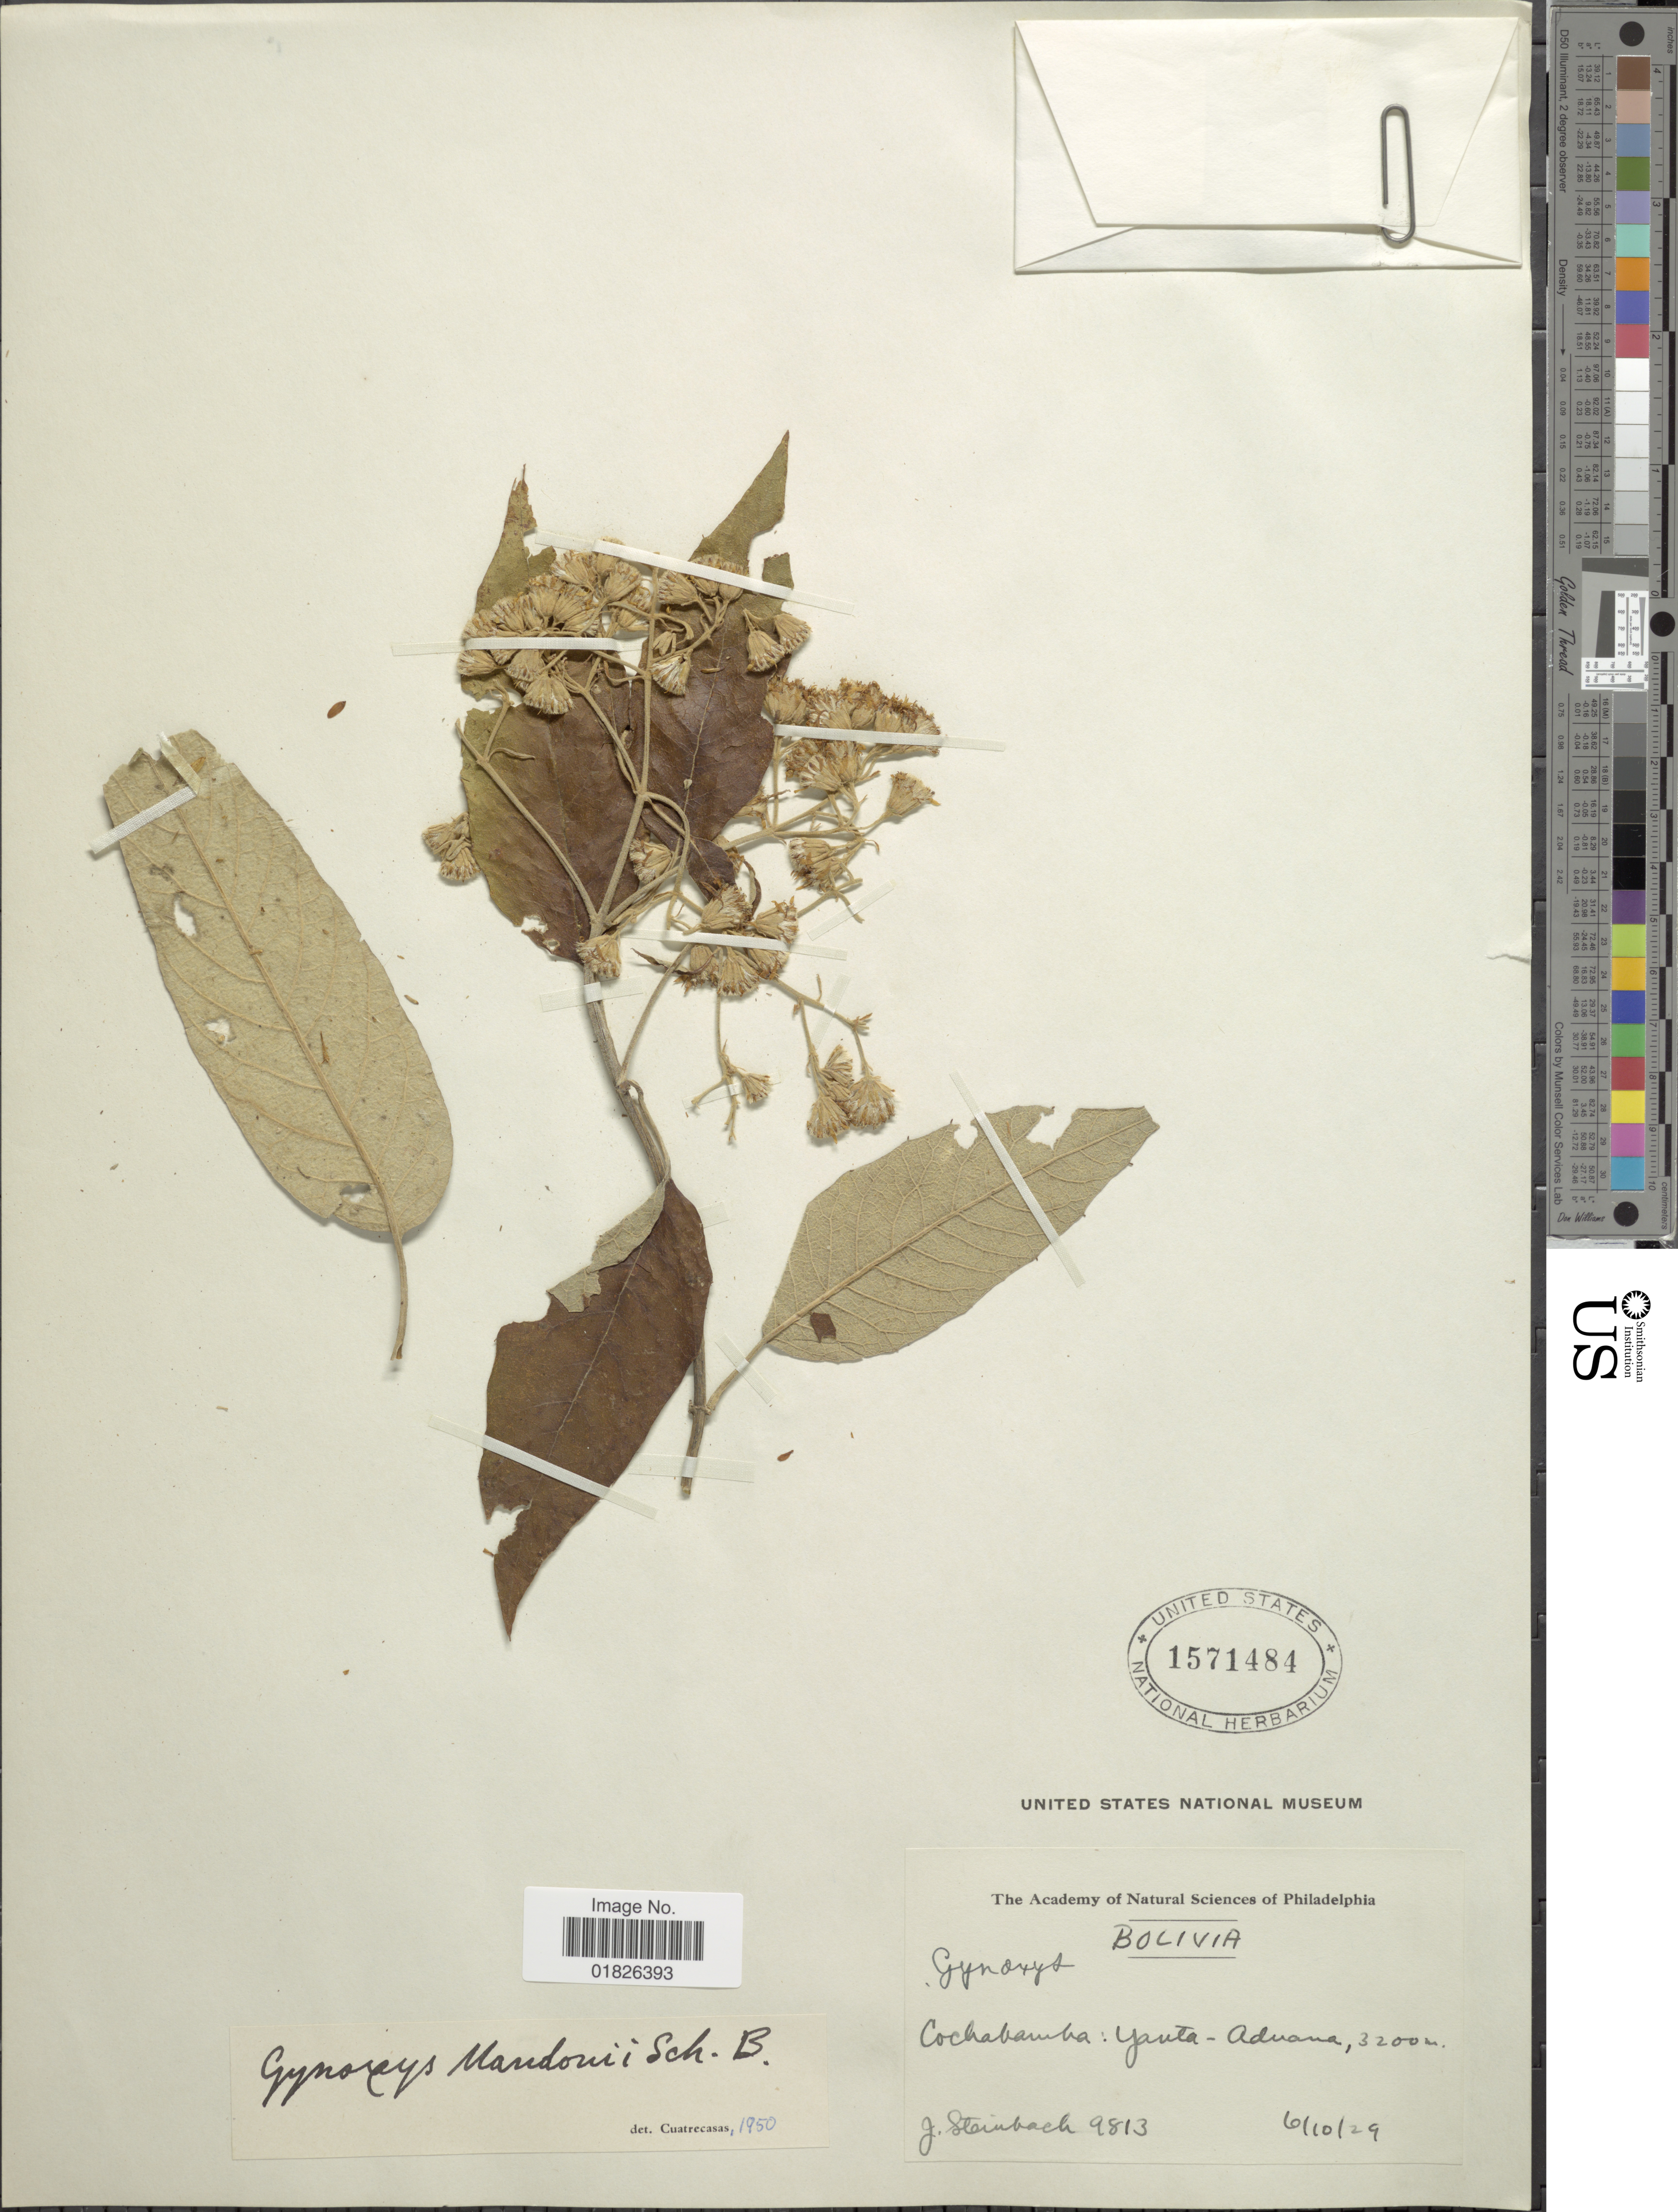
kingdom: Plantae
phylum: Tracheophyta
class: Magnoliopsida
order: Asterales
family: Asteraceae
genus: Gynoxys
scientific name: Gynoxys mandonii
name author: Sch. Bip. ex Rusby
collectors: J. Steinbach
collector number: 9813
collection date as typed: Transcribed d/m/y: 6/10/29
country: Bolivia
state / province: Cochabamba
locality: Yanta-Aduana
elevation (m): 3200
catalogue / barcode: US 1571484